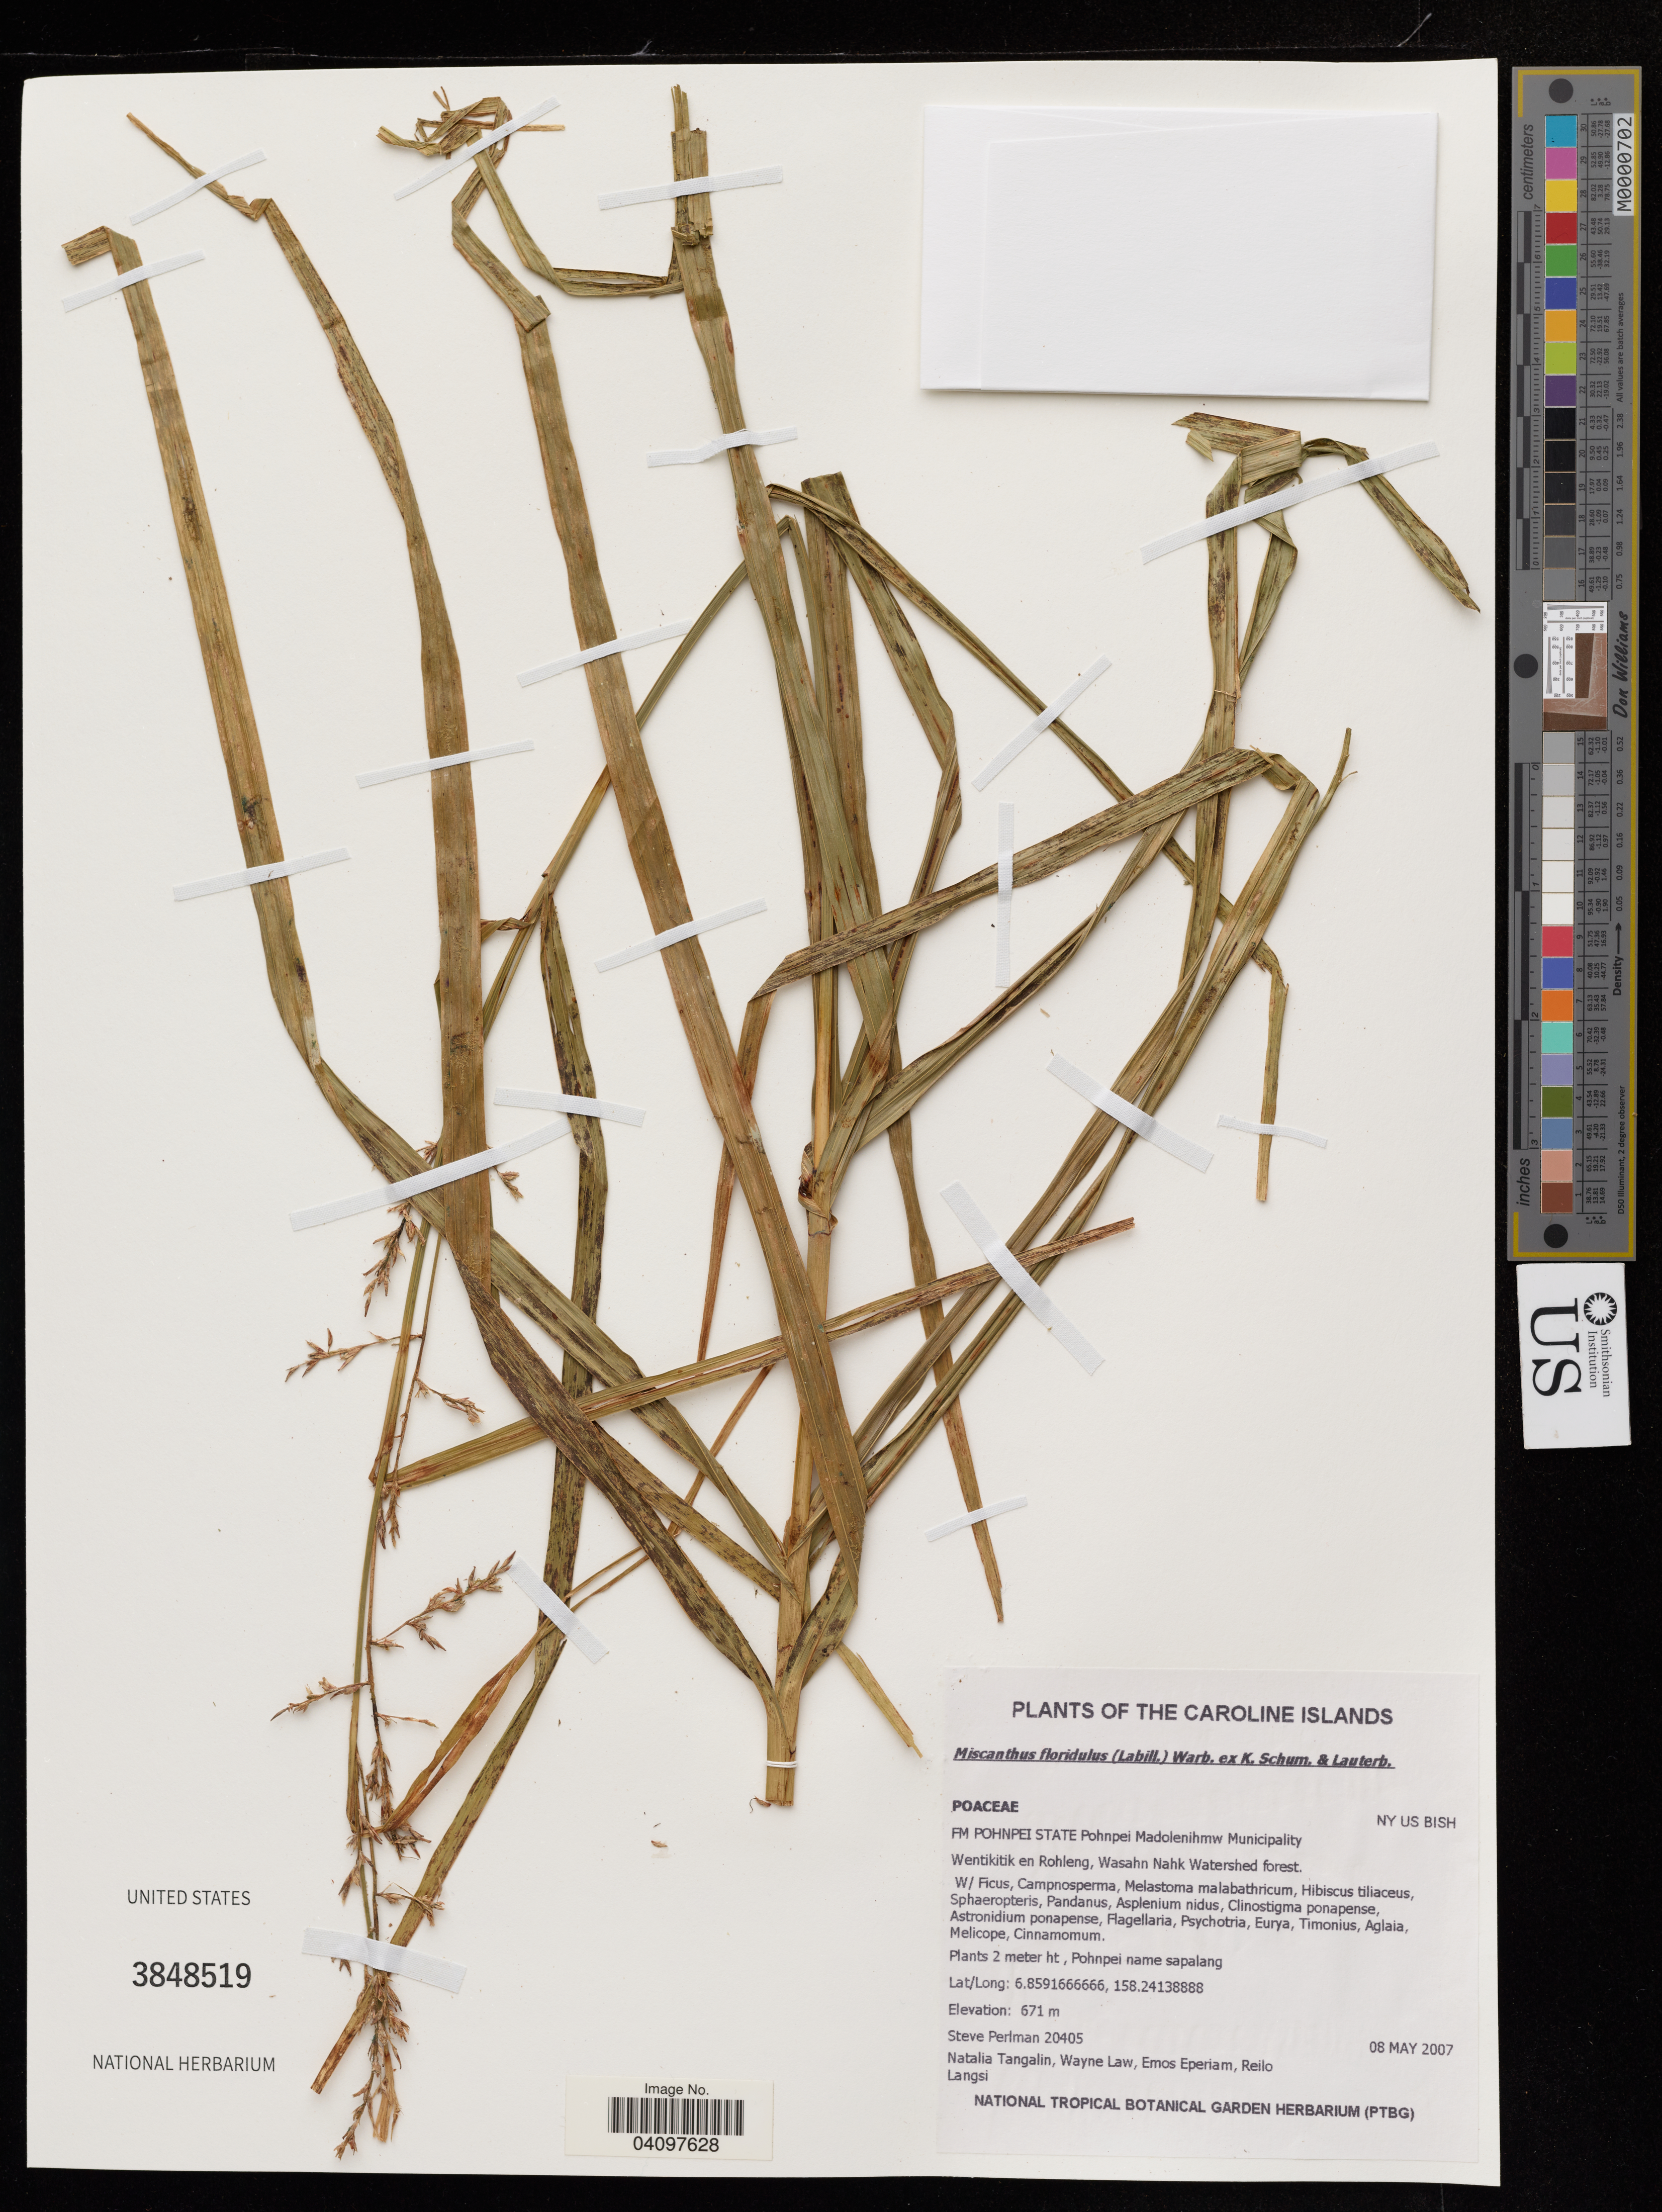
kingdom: Plantae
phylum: Tracheophyta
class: Liliopsida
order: Poales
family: Poaceae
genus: Miscanthus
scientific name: Miscanthus floridulus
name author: (Labill.) Warb.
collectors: S. Perlman, N. Tangalin, W. Law & E. Eperiam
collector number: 20405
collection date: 2007-05-08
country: Micronesia, Federated States of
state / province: Pohnpei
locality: The Caroline Islands, FM Pohnpei State Pohnpei Madolenihmw Municipality, Wentikitik en Rohleng, Wasahn Nahk Watershed forest.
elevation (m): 671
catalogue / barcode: US 3848519